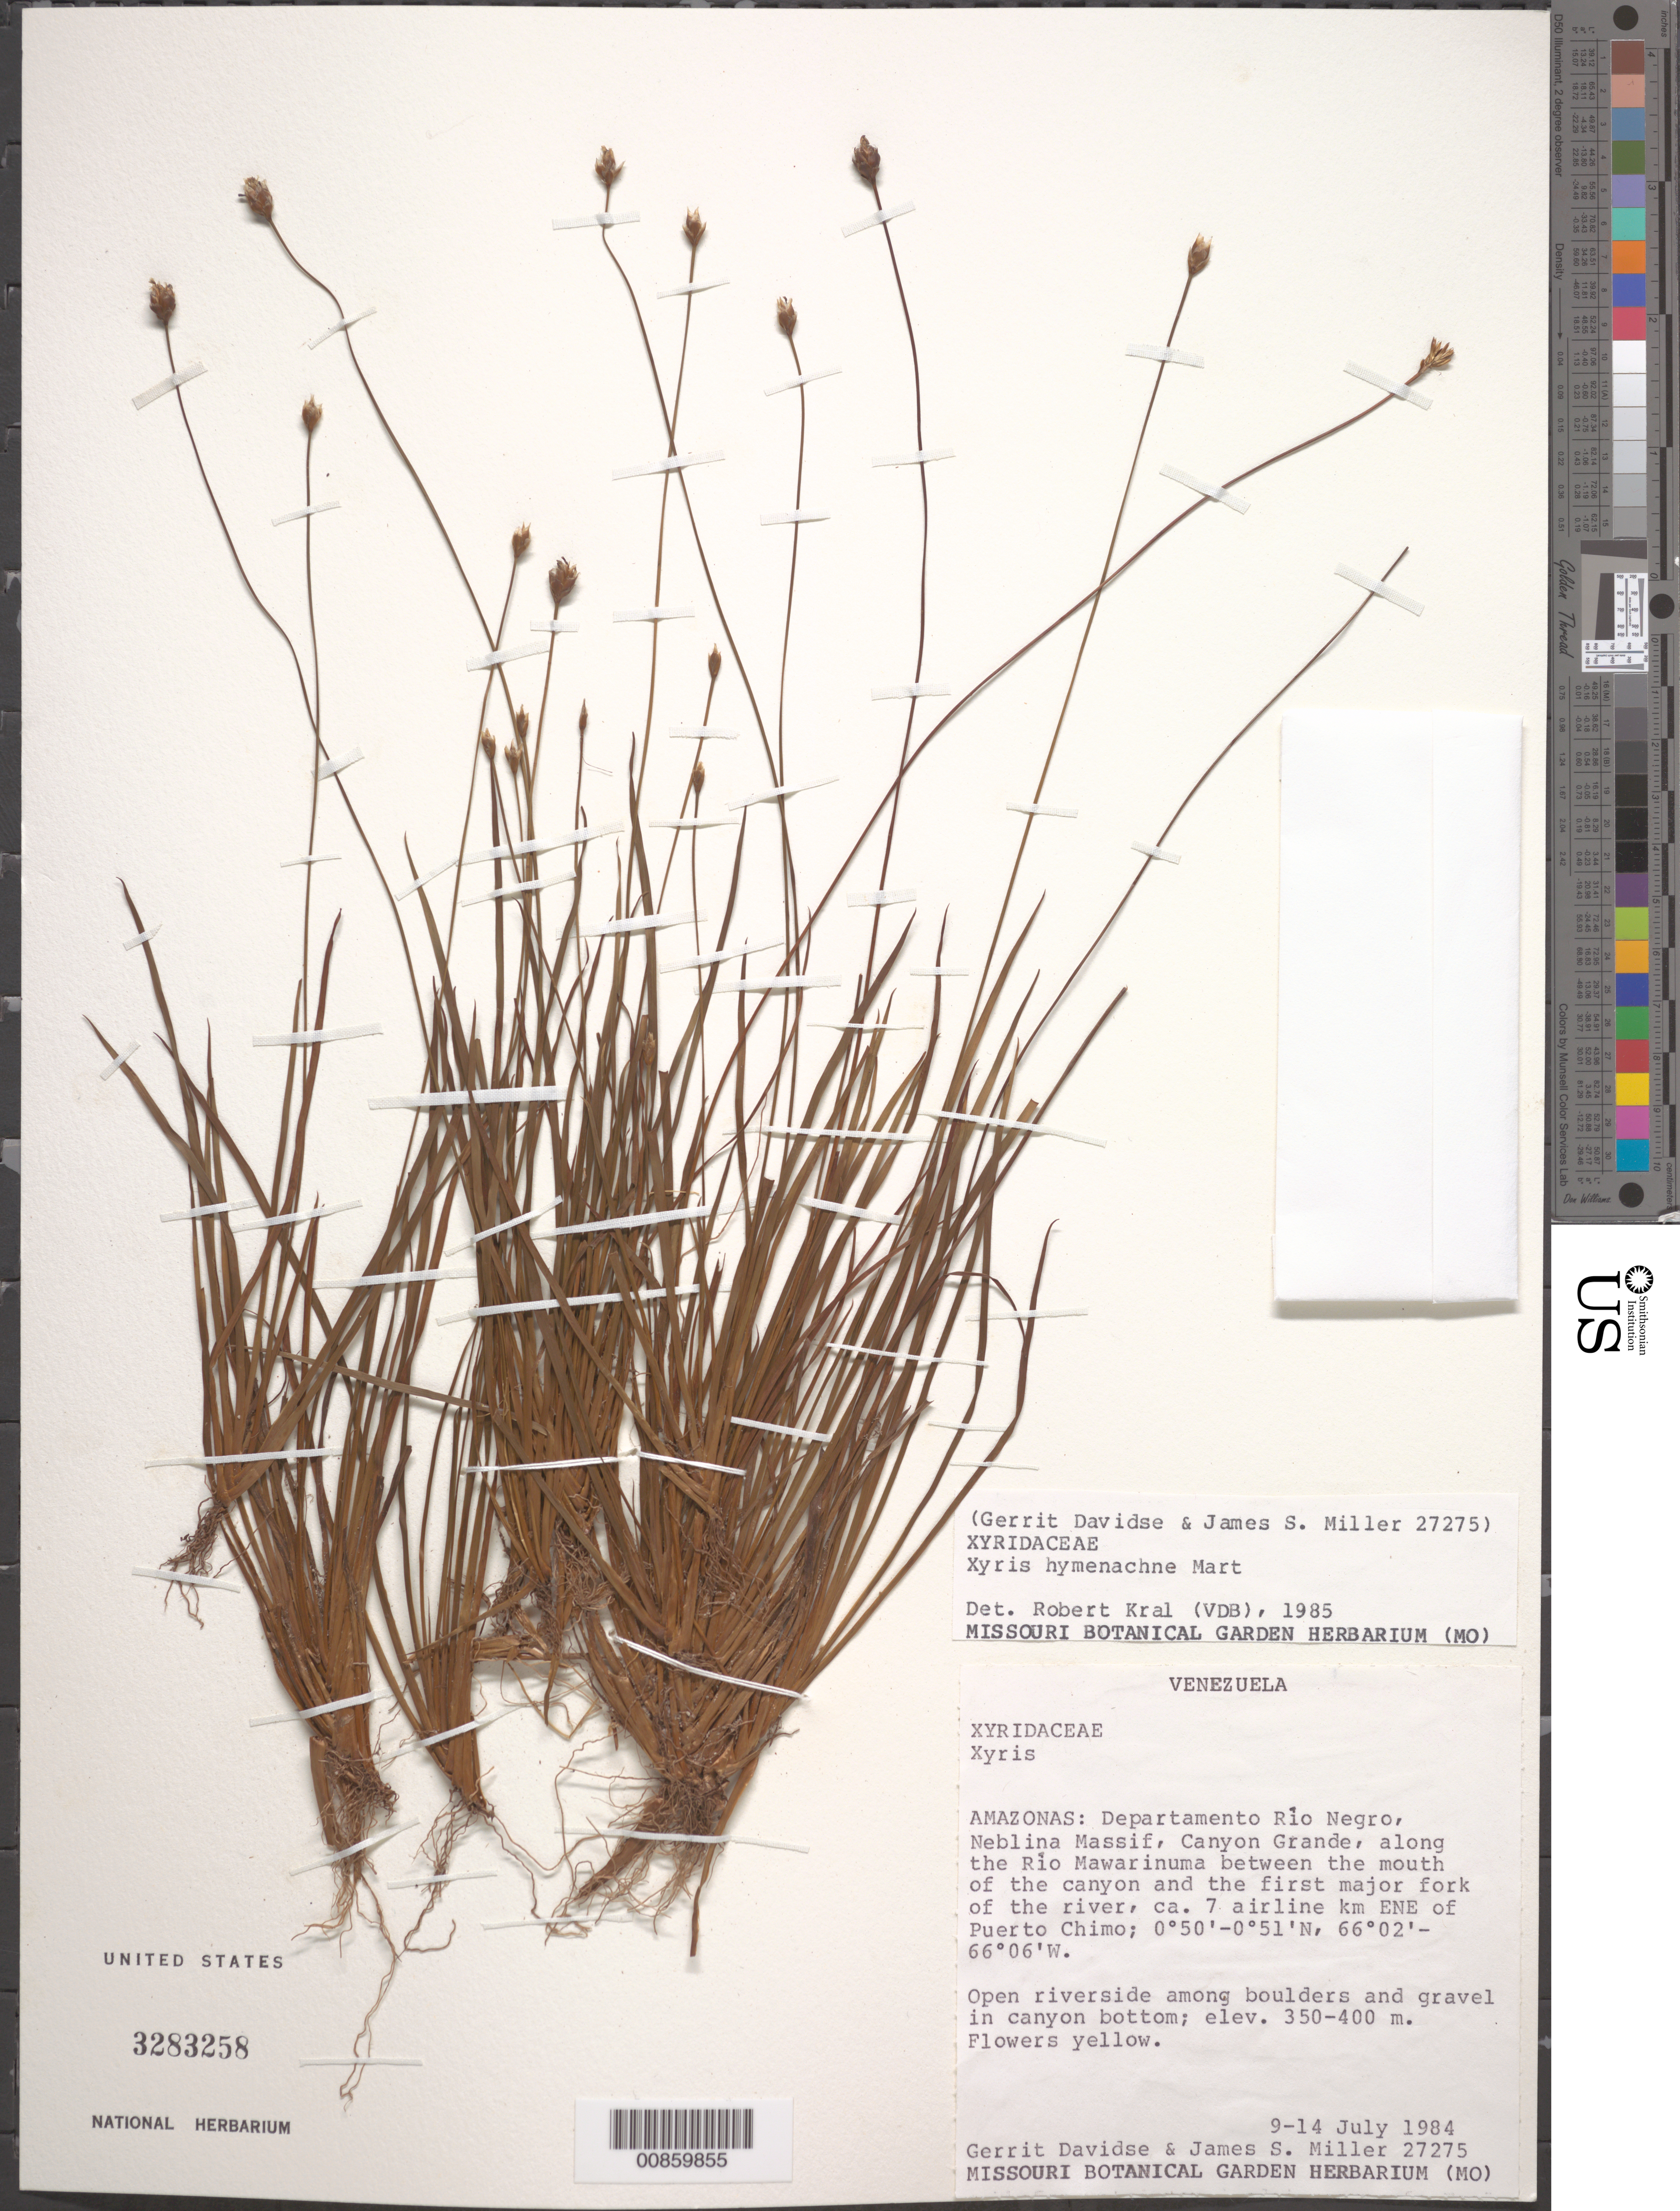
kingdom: Plantae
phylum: Tracheophyta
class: Liliopsida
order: Poales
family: Xyridaceae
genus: Xyris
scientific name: Xyris hymenachne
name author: Mart.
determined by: Kral, Robert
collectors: G. Davidse & J. S. Miller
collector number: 27275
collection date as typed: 9-Jul-84 to 14-Jul-84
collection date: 1984-07-09/1984-07-14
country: Venezuela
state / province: Amazonas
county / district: Río Negro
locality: Neblina Massif, Canyon Grande, along Río Mawarinuma, 7 airline km E-NE of Puerto Chimo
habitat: Open riverside among boulders and gravel in canyon bottom.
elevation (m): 350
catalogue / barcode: US 3283258